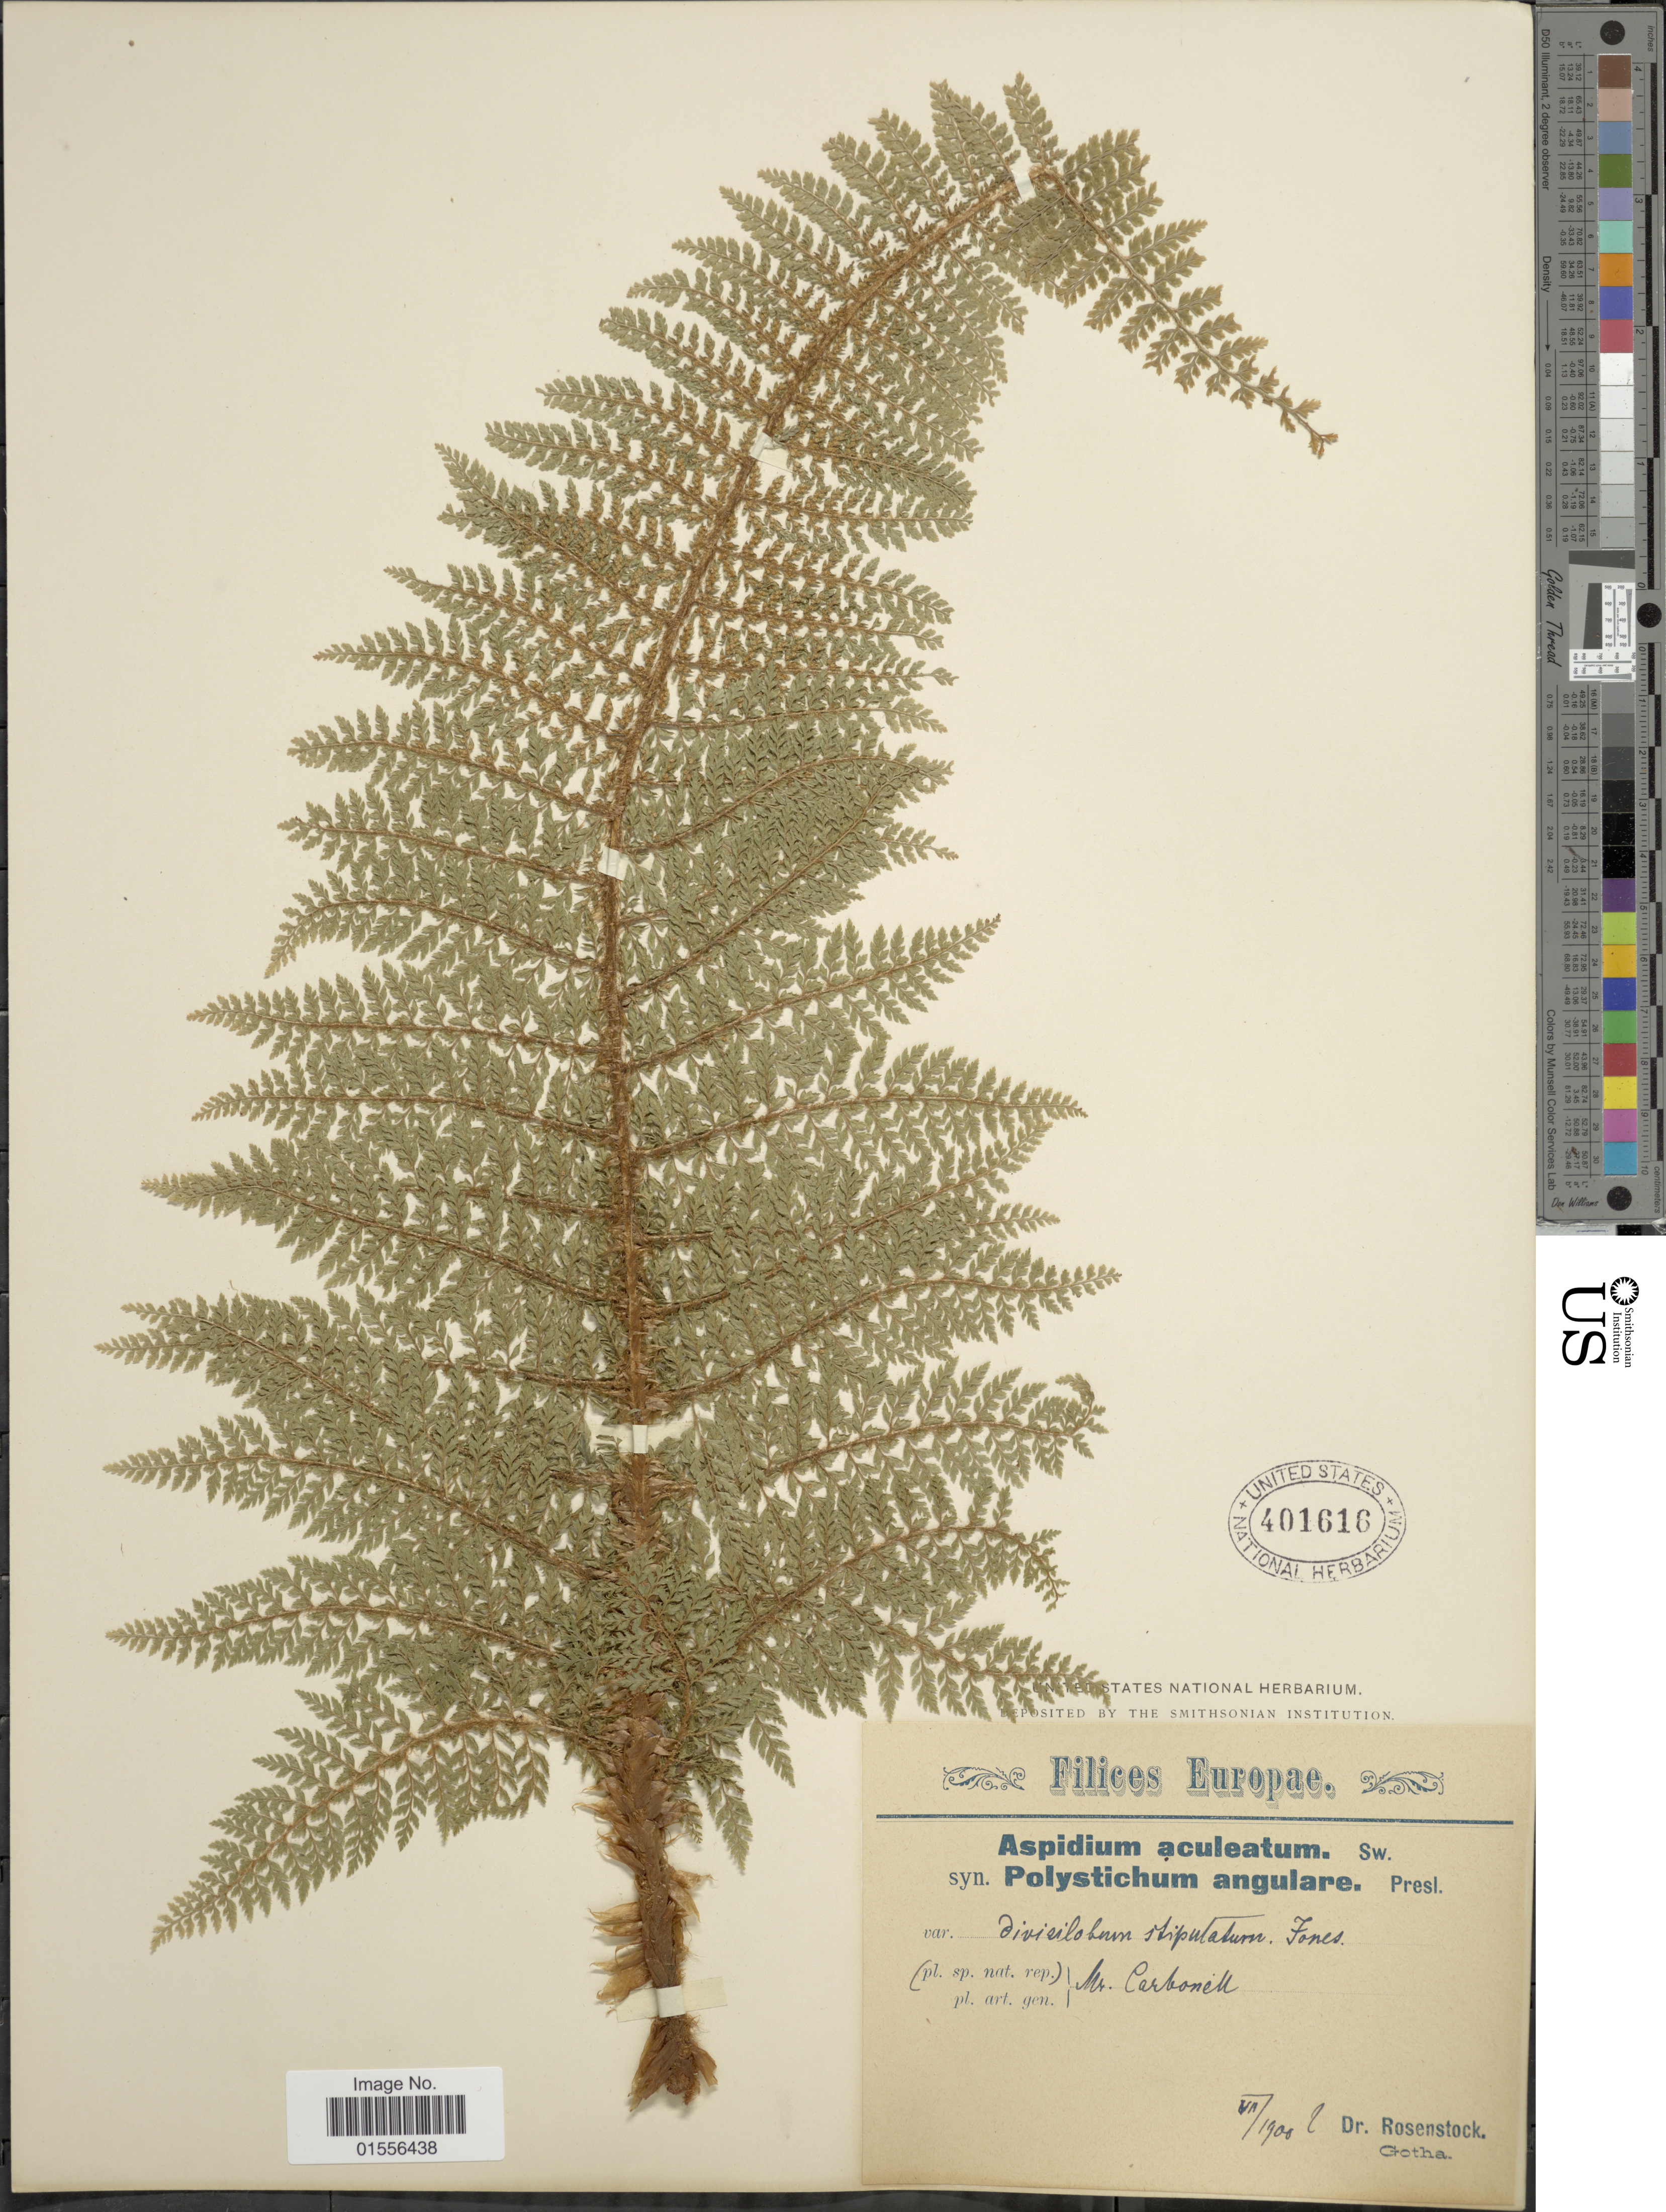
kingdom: Plantae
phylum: Tracheophyta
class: Polypodiopsida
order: Polypodiales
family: Dryopteridaceae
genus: Polystichum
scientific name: Polystichum setiferum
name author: (Forssk.) Moore ex Woynar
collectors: E. Rosenstock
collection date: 1900-07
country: Spain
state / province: Catalunya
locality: Carbonell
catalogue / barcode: US 401616